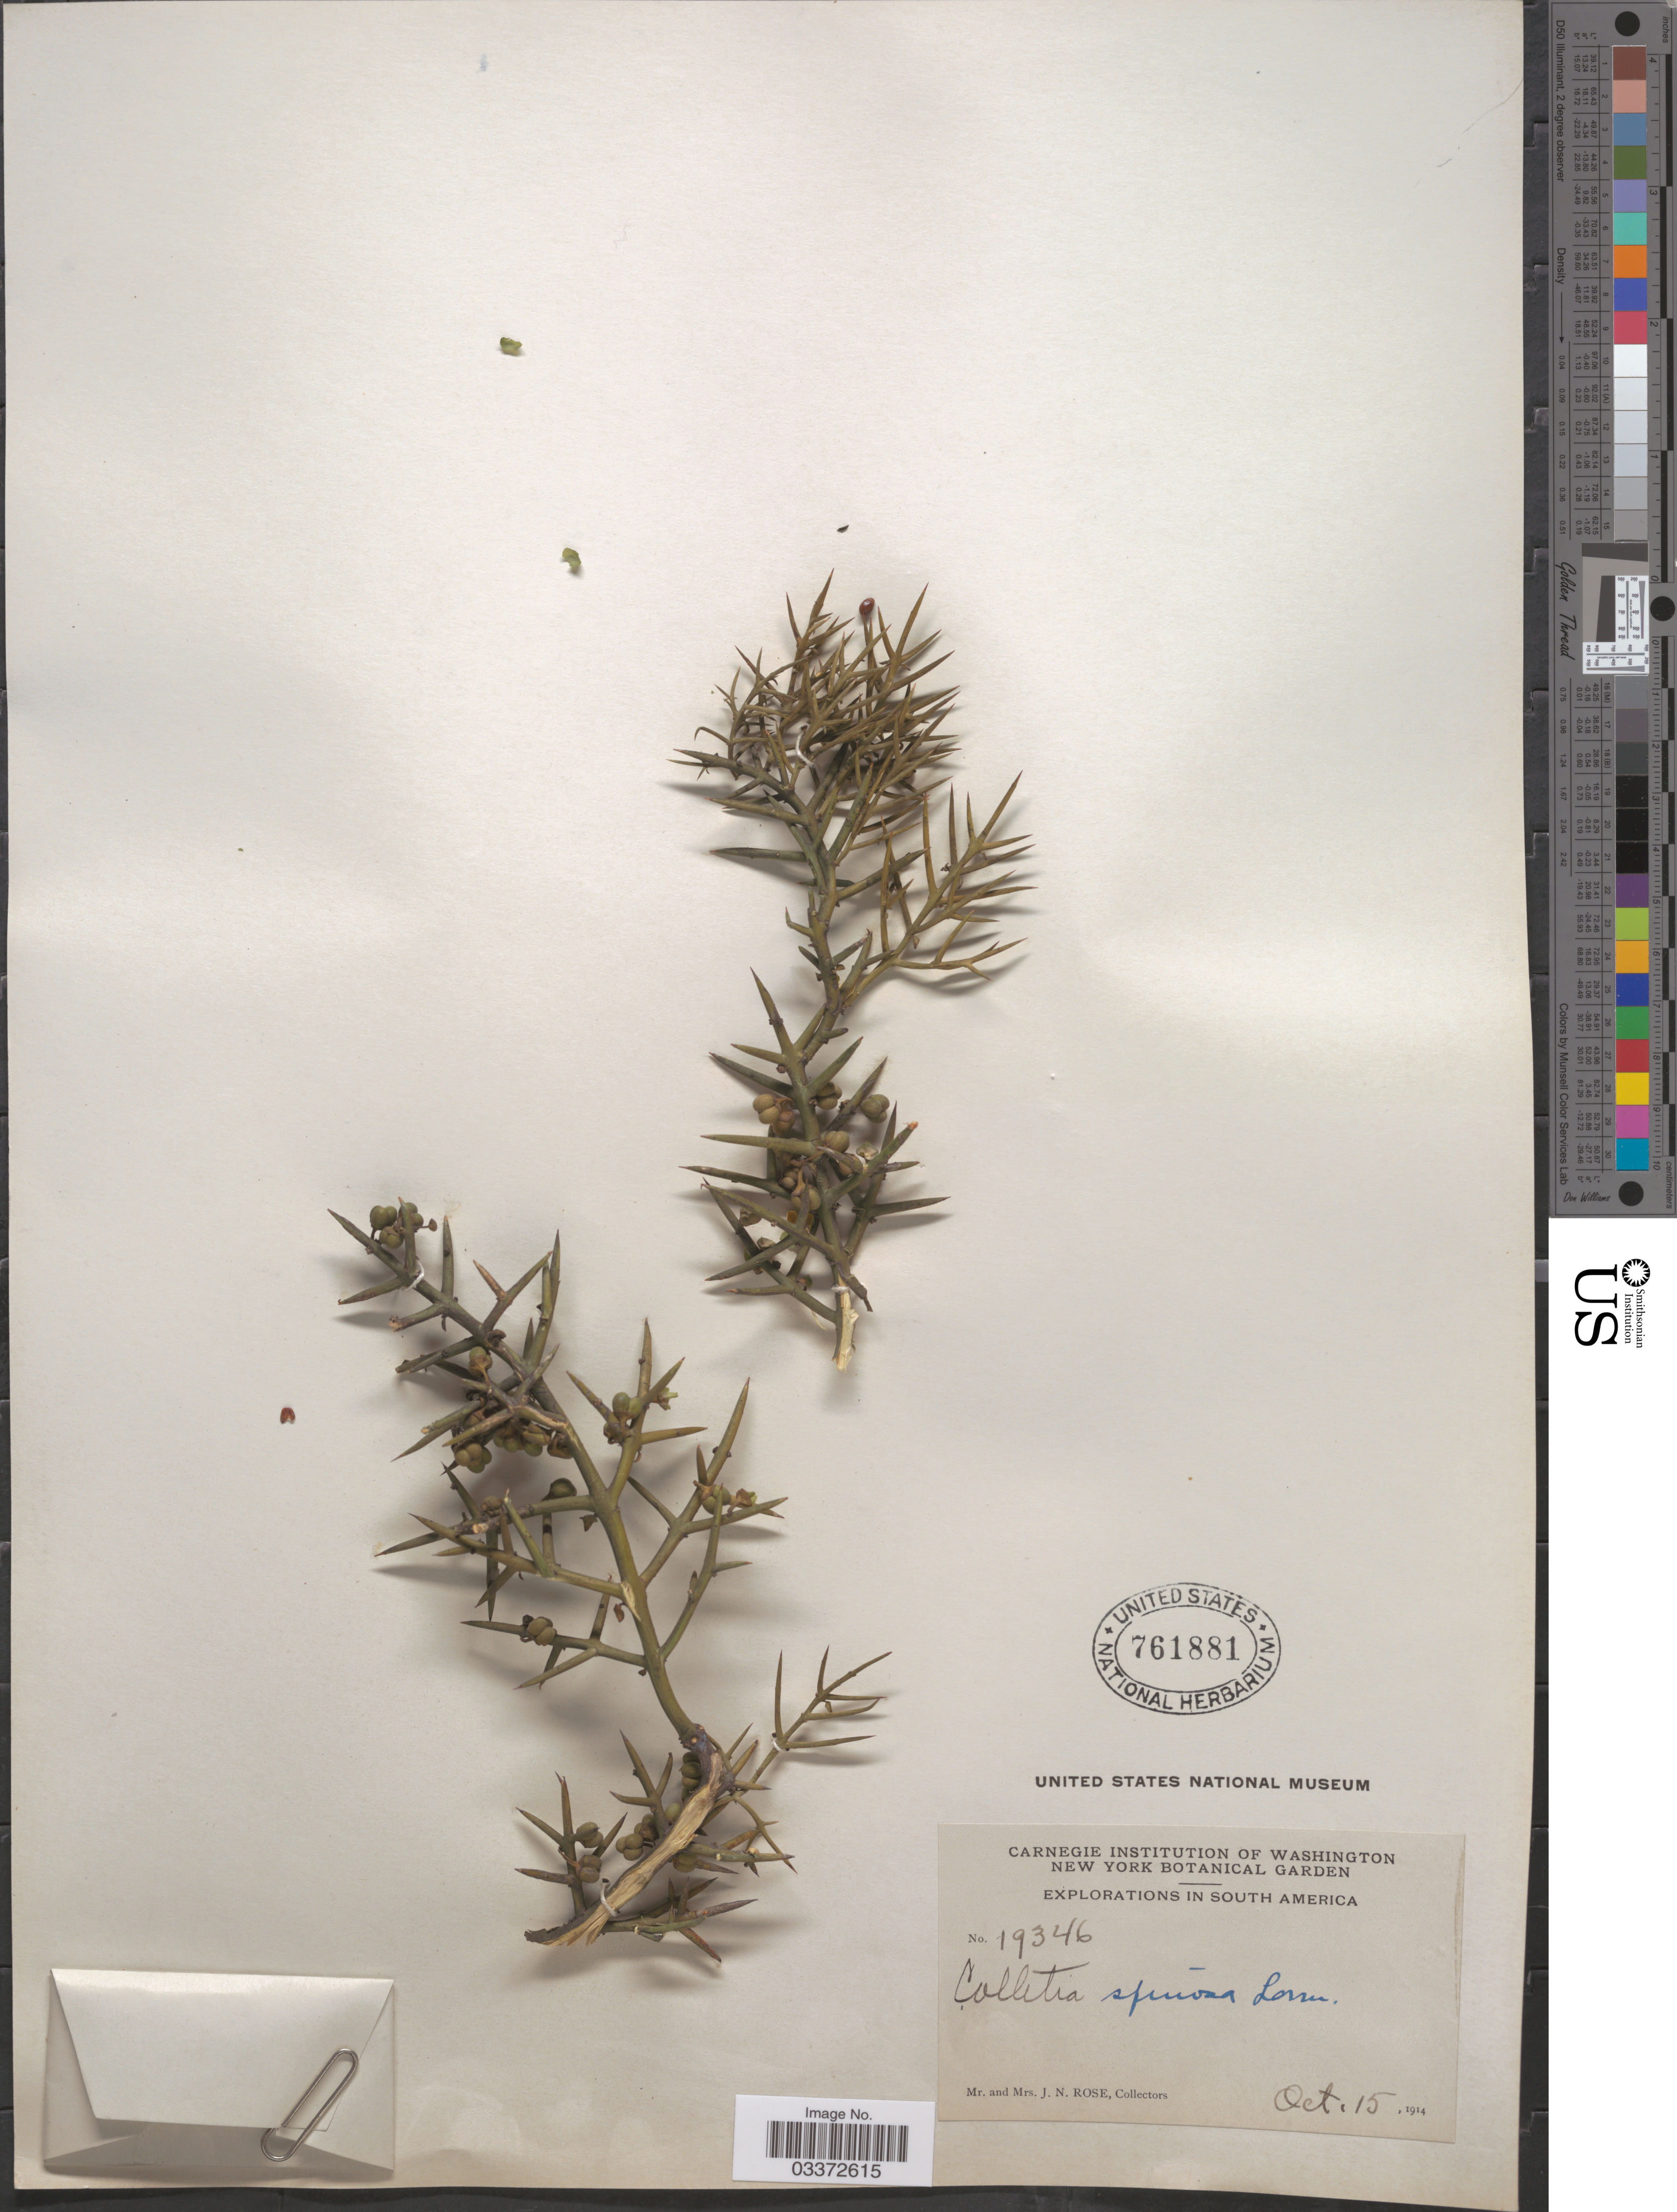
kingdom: Plantae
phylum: Tracheophyta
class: Magnoliopsida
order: Rosales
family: Rhamnaceae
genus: Colletia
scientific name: Colletia spinosa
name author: Lam.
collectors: J. N. Rose & L. B. Rose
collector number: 19346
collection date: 1914-10-15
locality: South America.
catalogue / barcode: US 761881